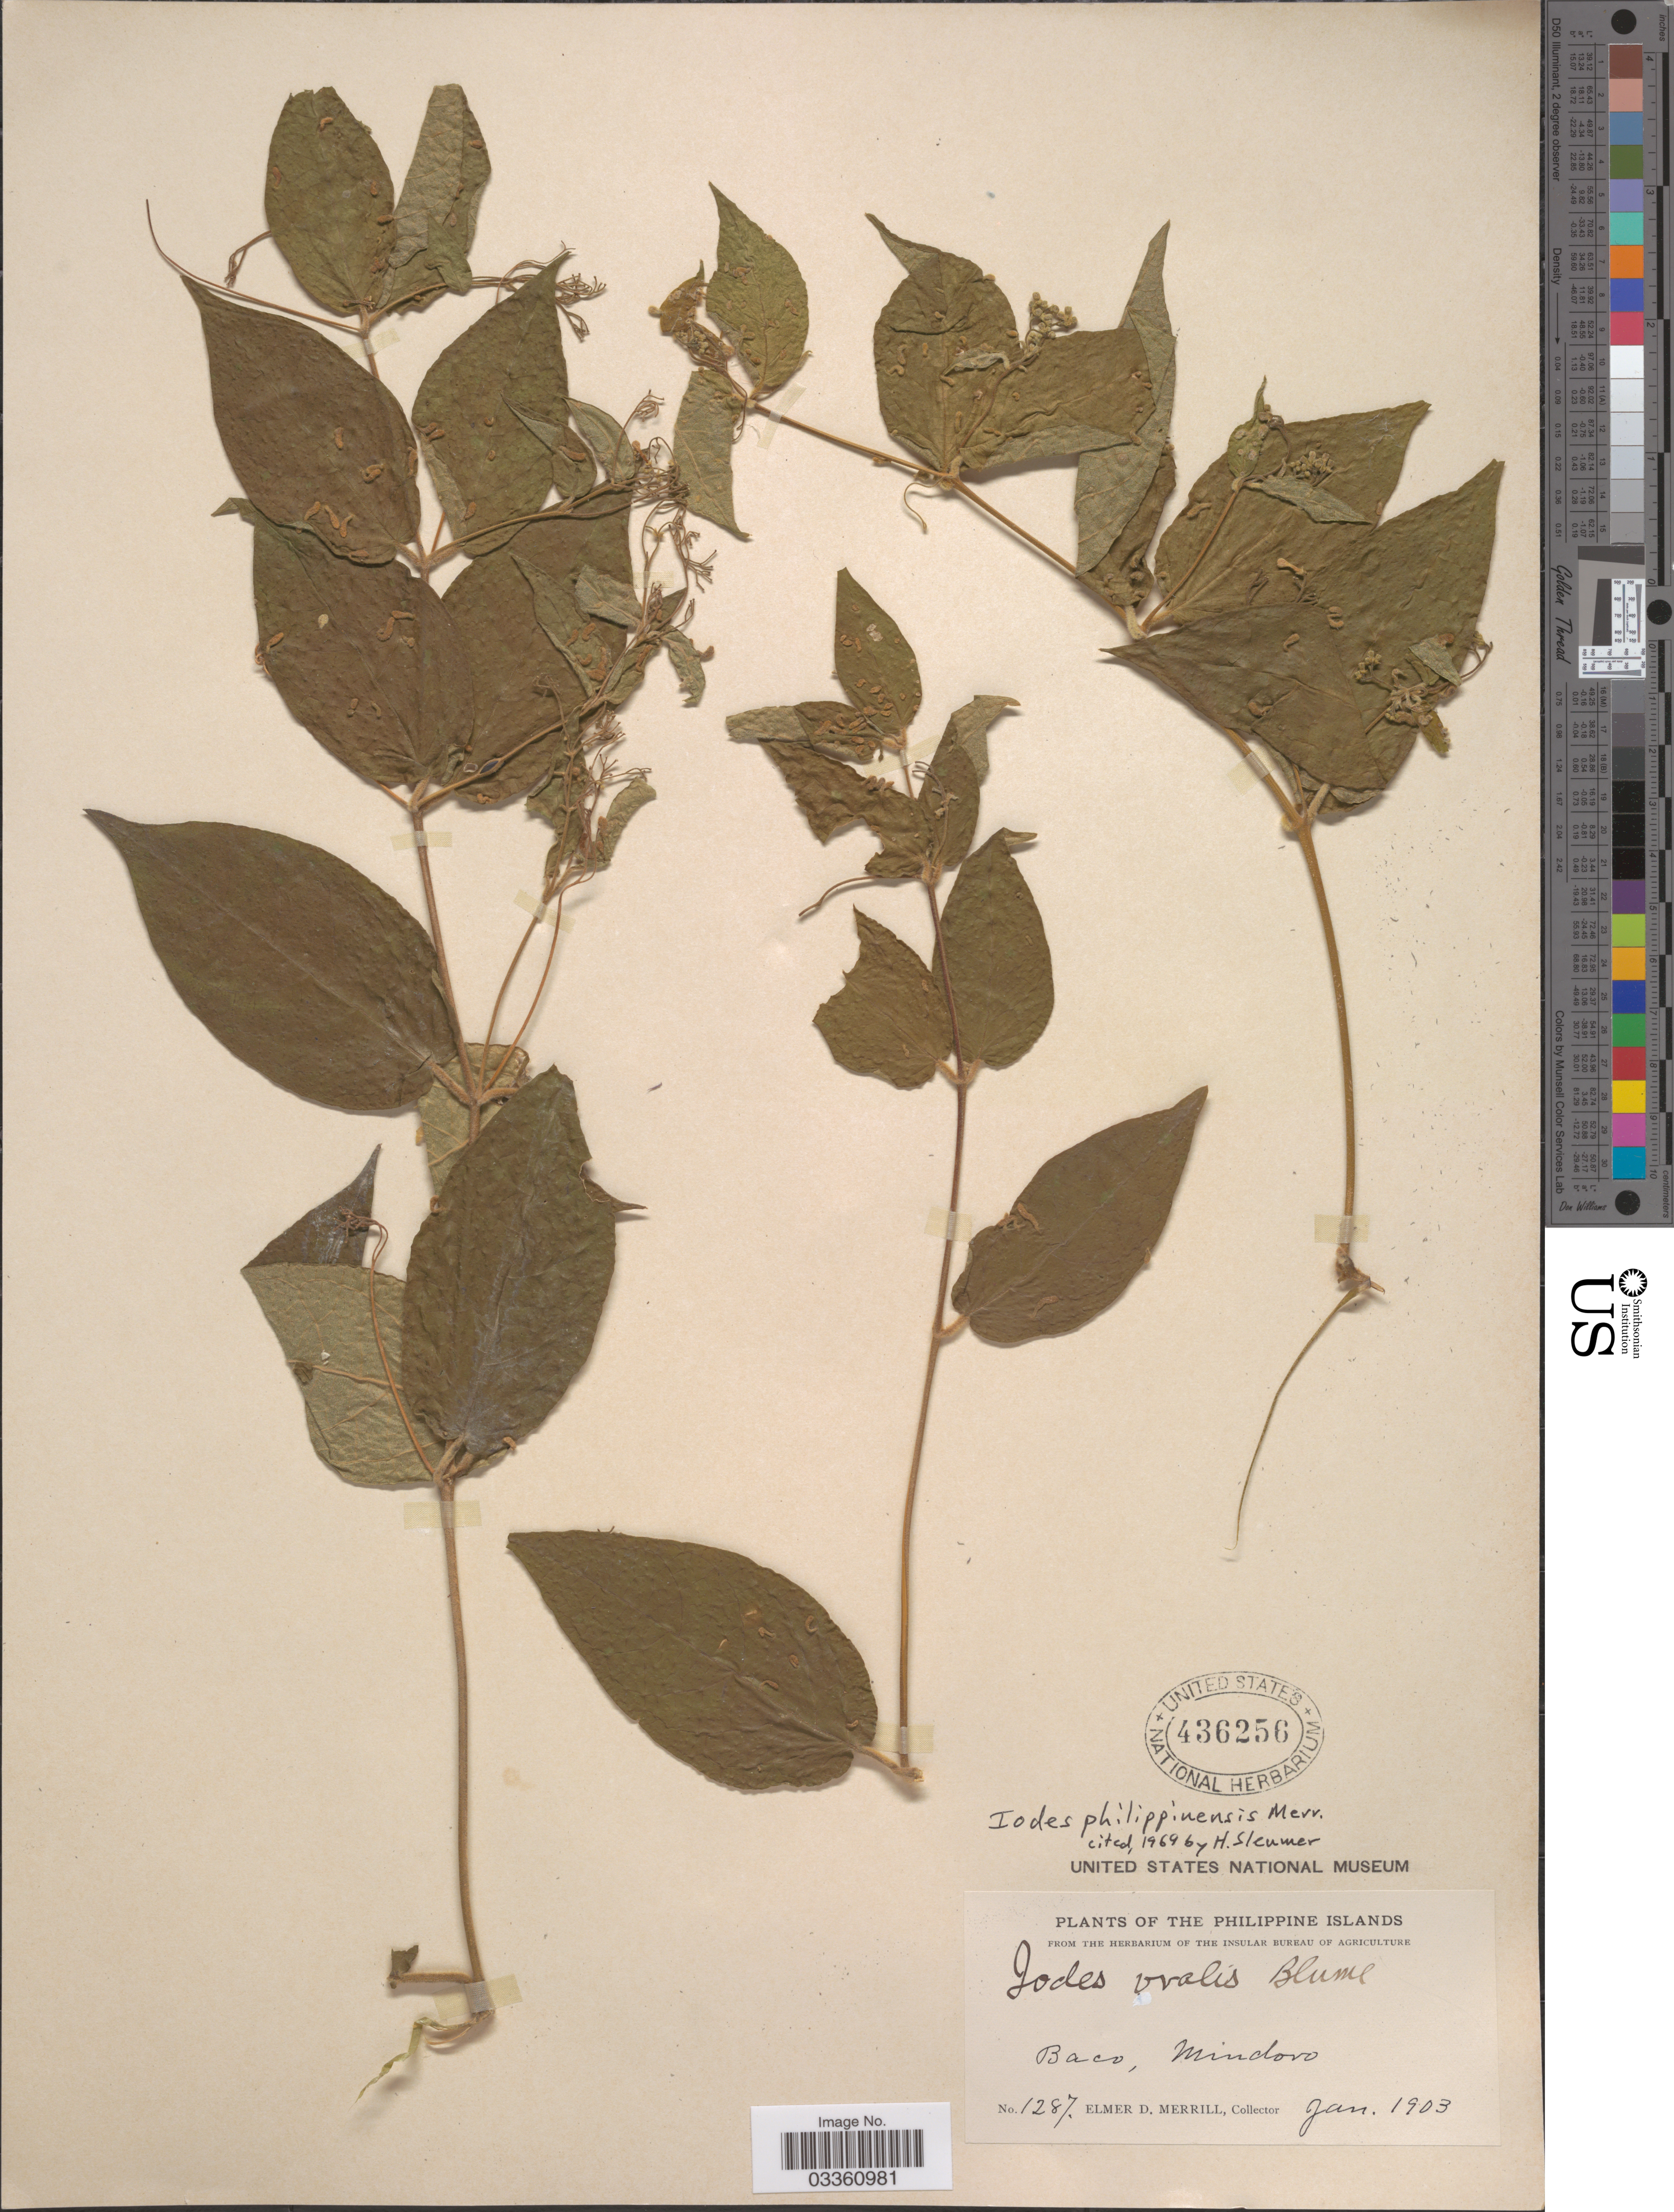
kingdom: Plantae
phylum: Tracheophyta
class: Magnoliopsida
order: Icacinales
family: Icacinaceae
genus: Iodes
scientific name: Iodes philippinensis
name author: Merr.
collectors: E. D. Merrill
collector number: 1287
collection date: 1903-01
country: Philippines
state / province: Mimaropa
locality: The Philippine Islands. Baco, Mindoro.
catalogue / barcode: US 436256